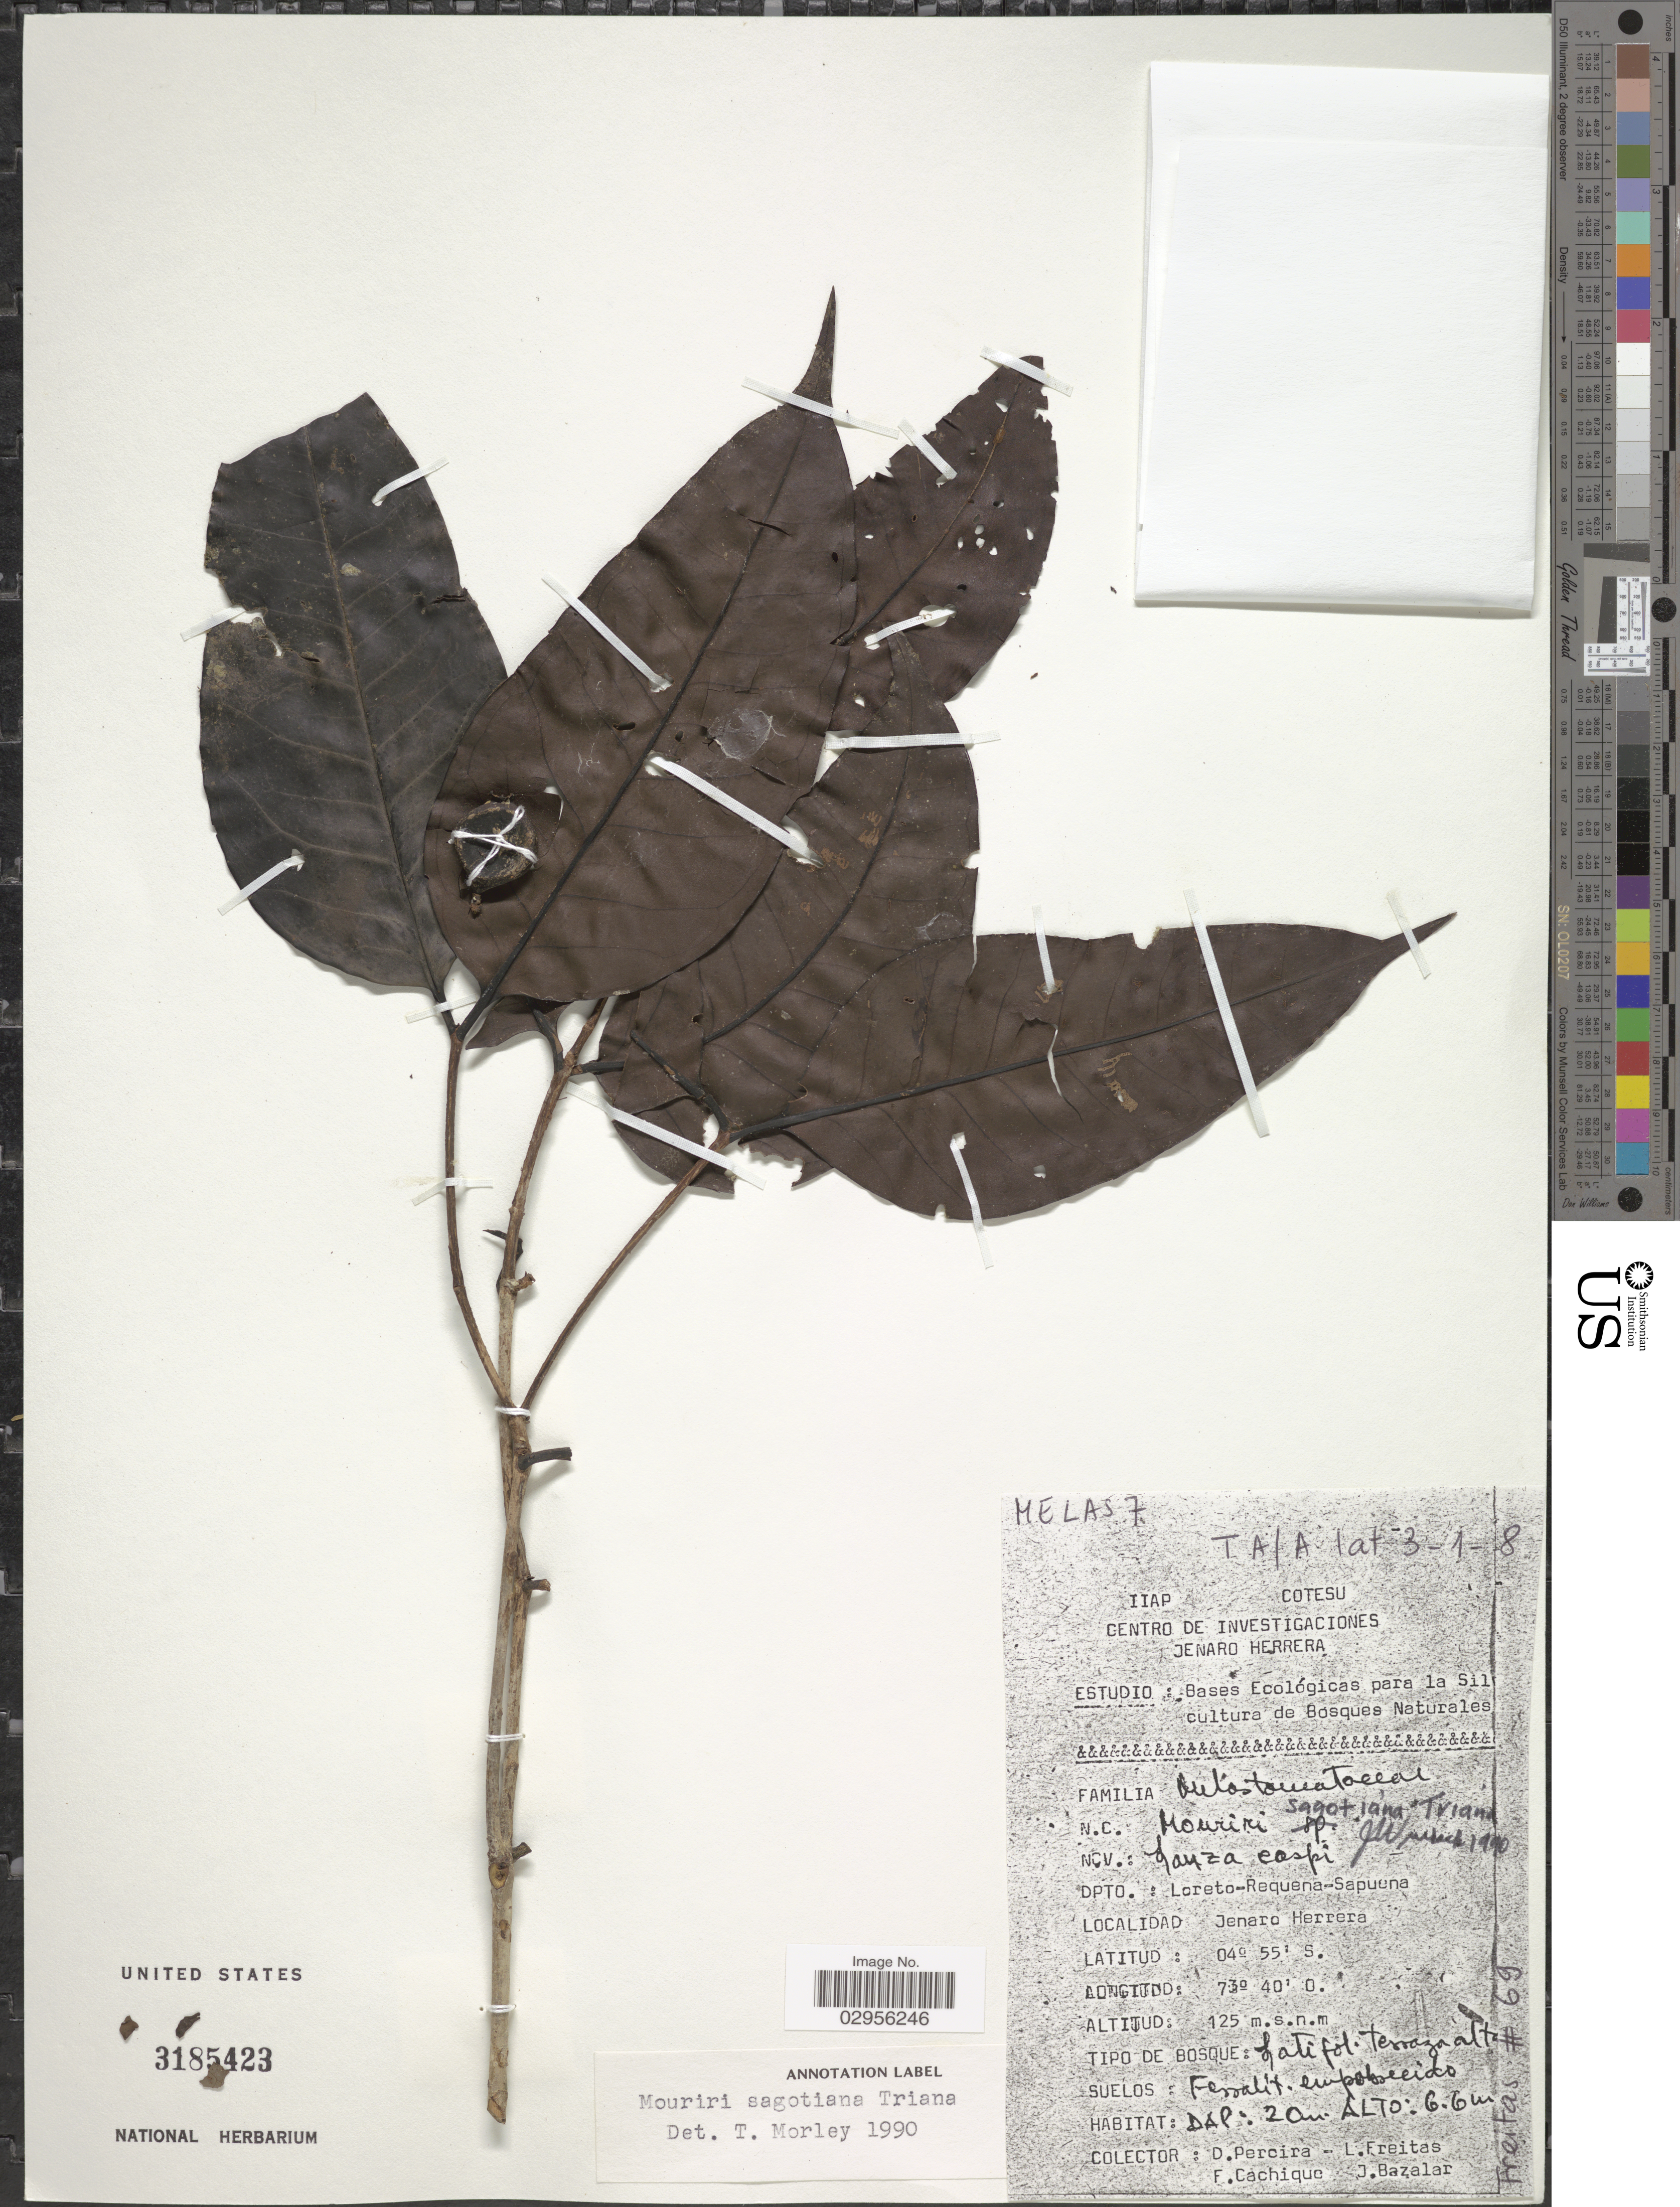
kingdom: Plantae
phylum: Tracheophyta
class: Magnoliopsida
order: Myrtales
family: Melastomataceae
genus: Mouriri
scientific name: Mouriri sagotiana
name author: Triana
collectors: D. Pereira, L. Freitas, F. Cachique & J. Bazalar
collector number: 69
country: Peru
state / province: Loreto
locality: Dpto. Loreto-Requena-Sapuena. Jenaro Herrera.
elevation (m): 125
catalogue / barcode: US 3185423